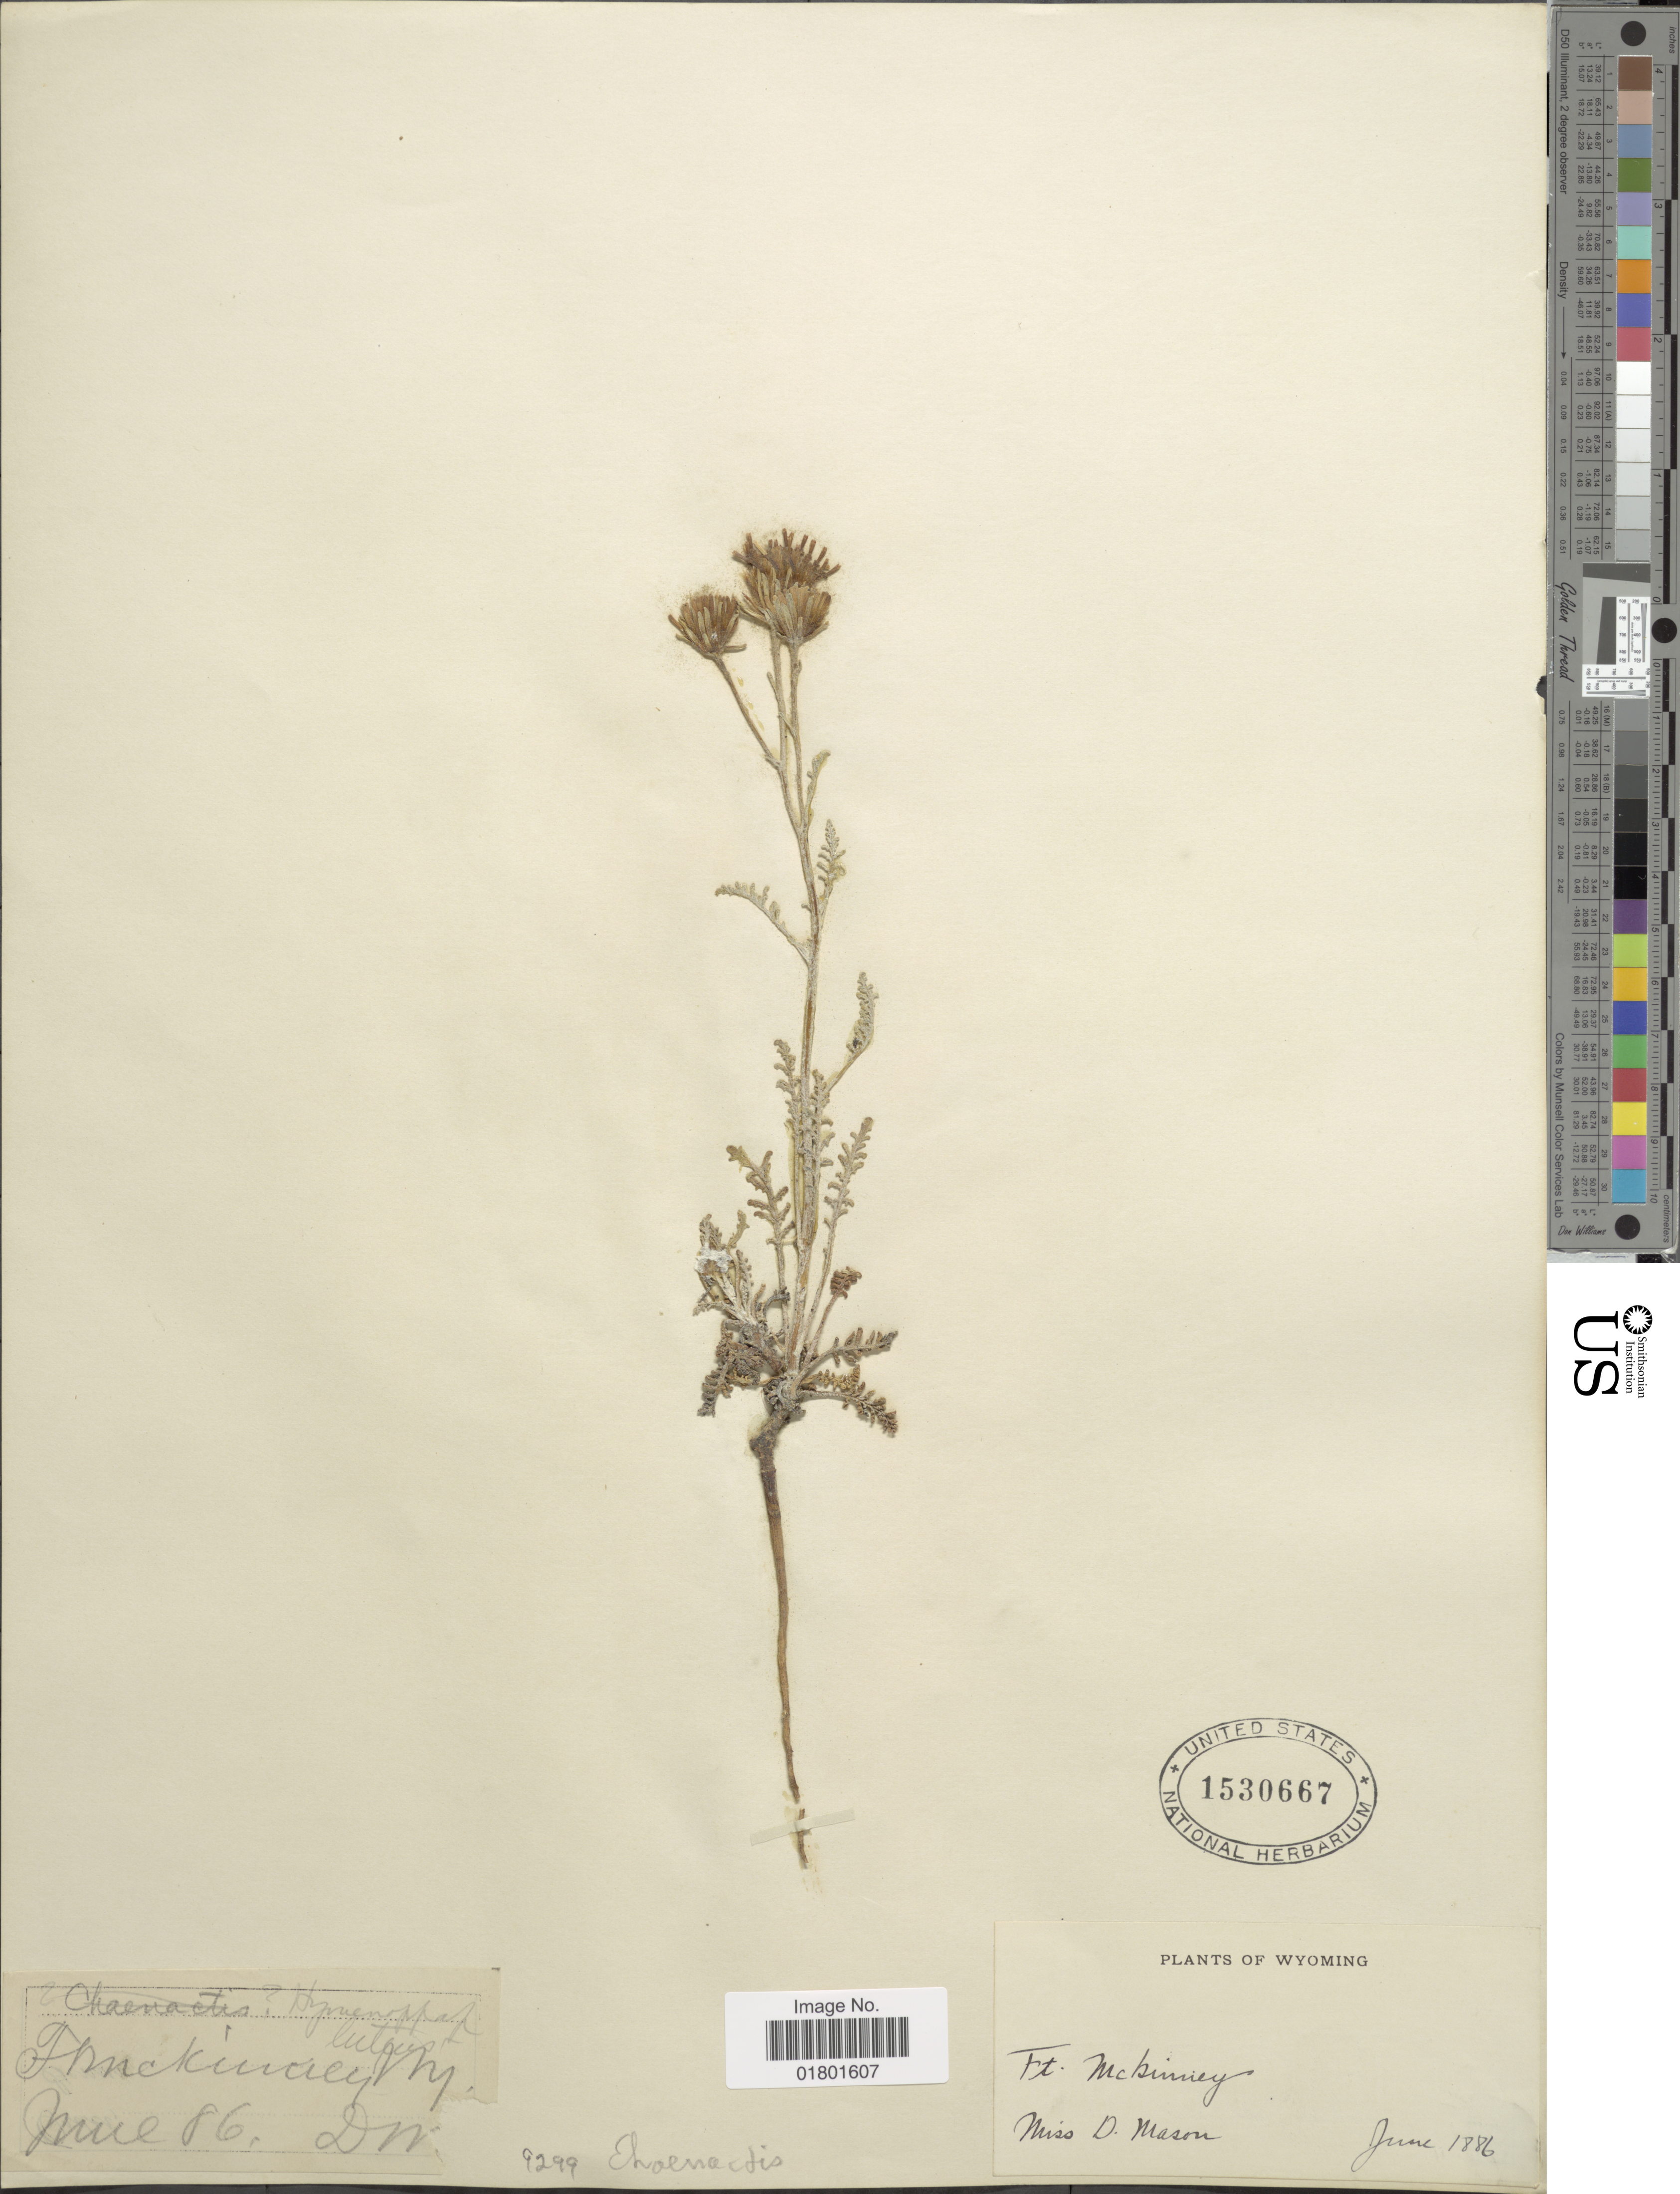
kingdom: Plantae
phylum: Tracheophyta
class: Magnoliopsida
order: Asterales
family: Asteraceae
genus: Chaenactis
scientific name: Chaenactis sp.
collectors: D. Mason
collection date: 1886-06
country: United States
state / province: Wyoming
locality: Ft, McKinney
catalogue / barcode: US 1530667